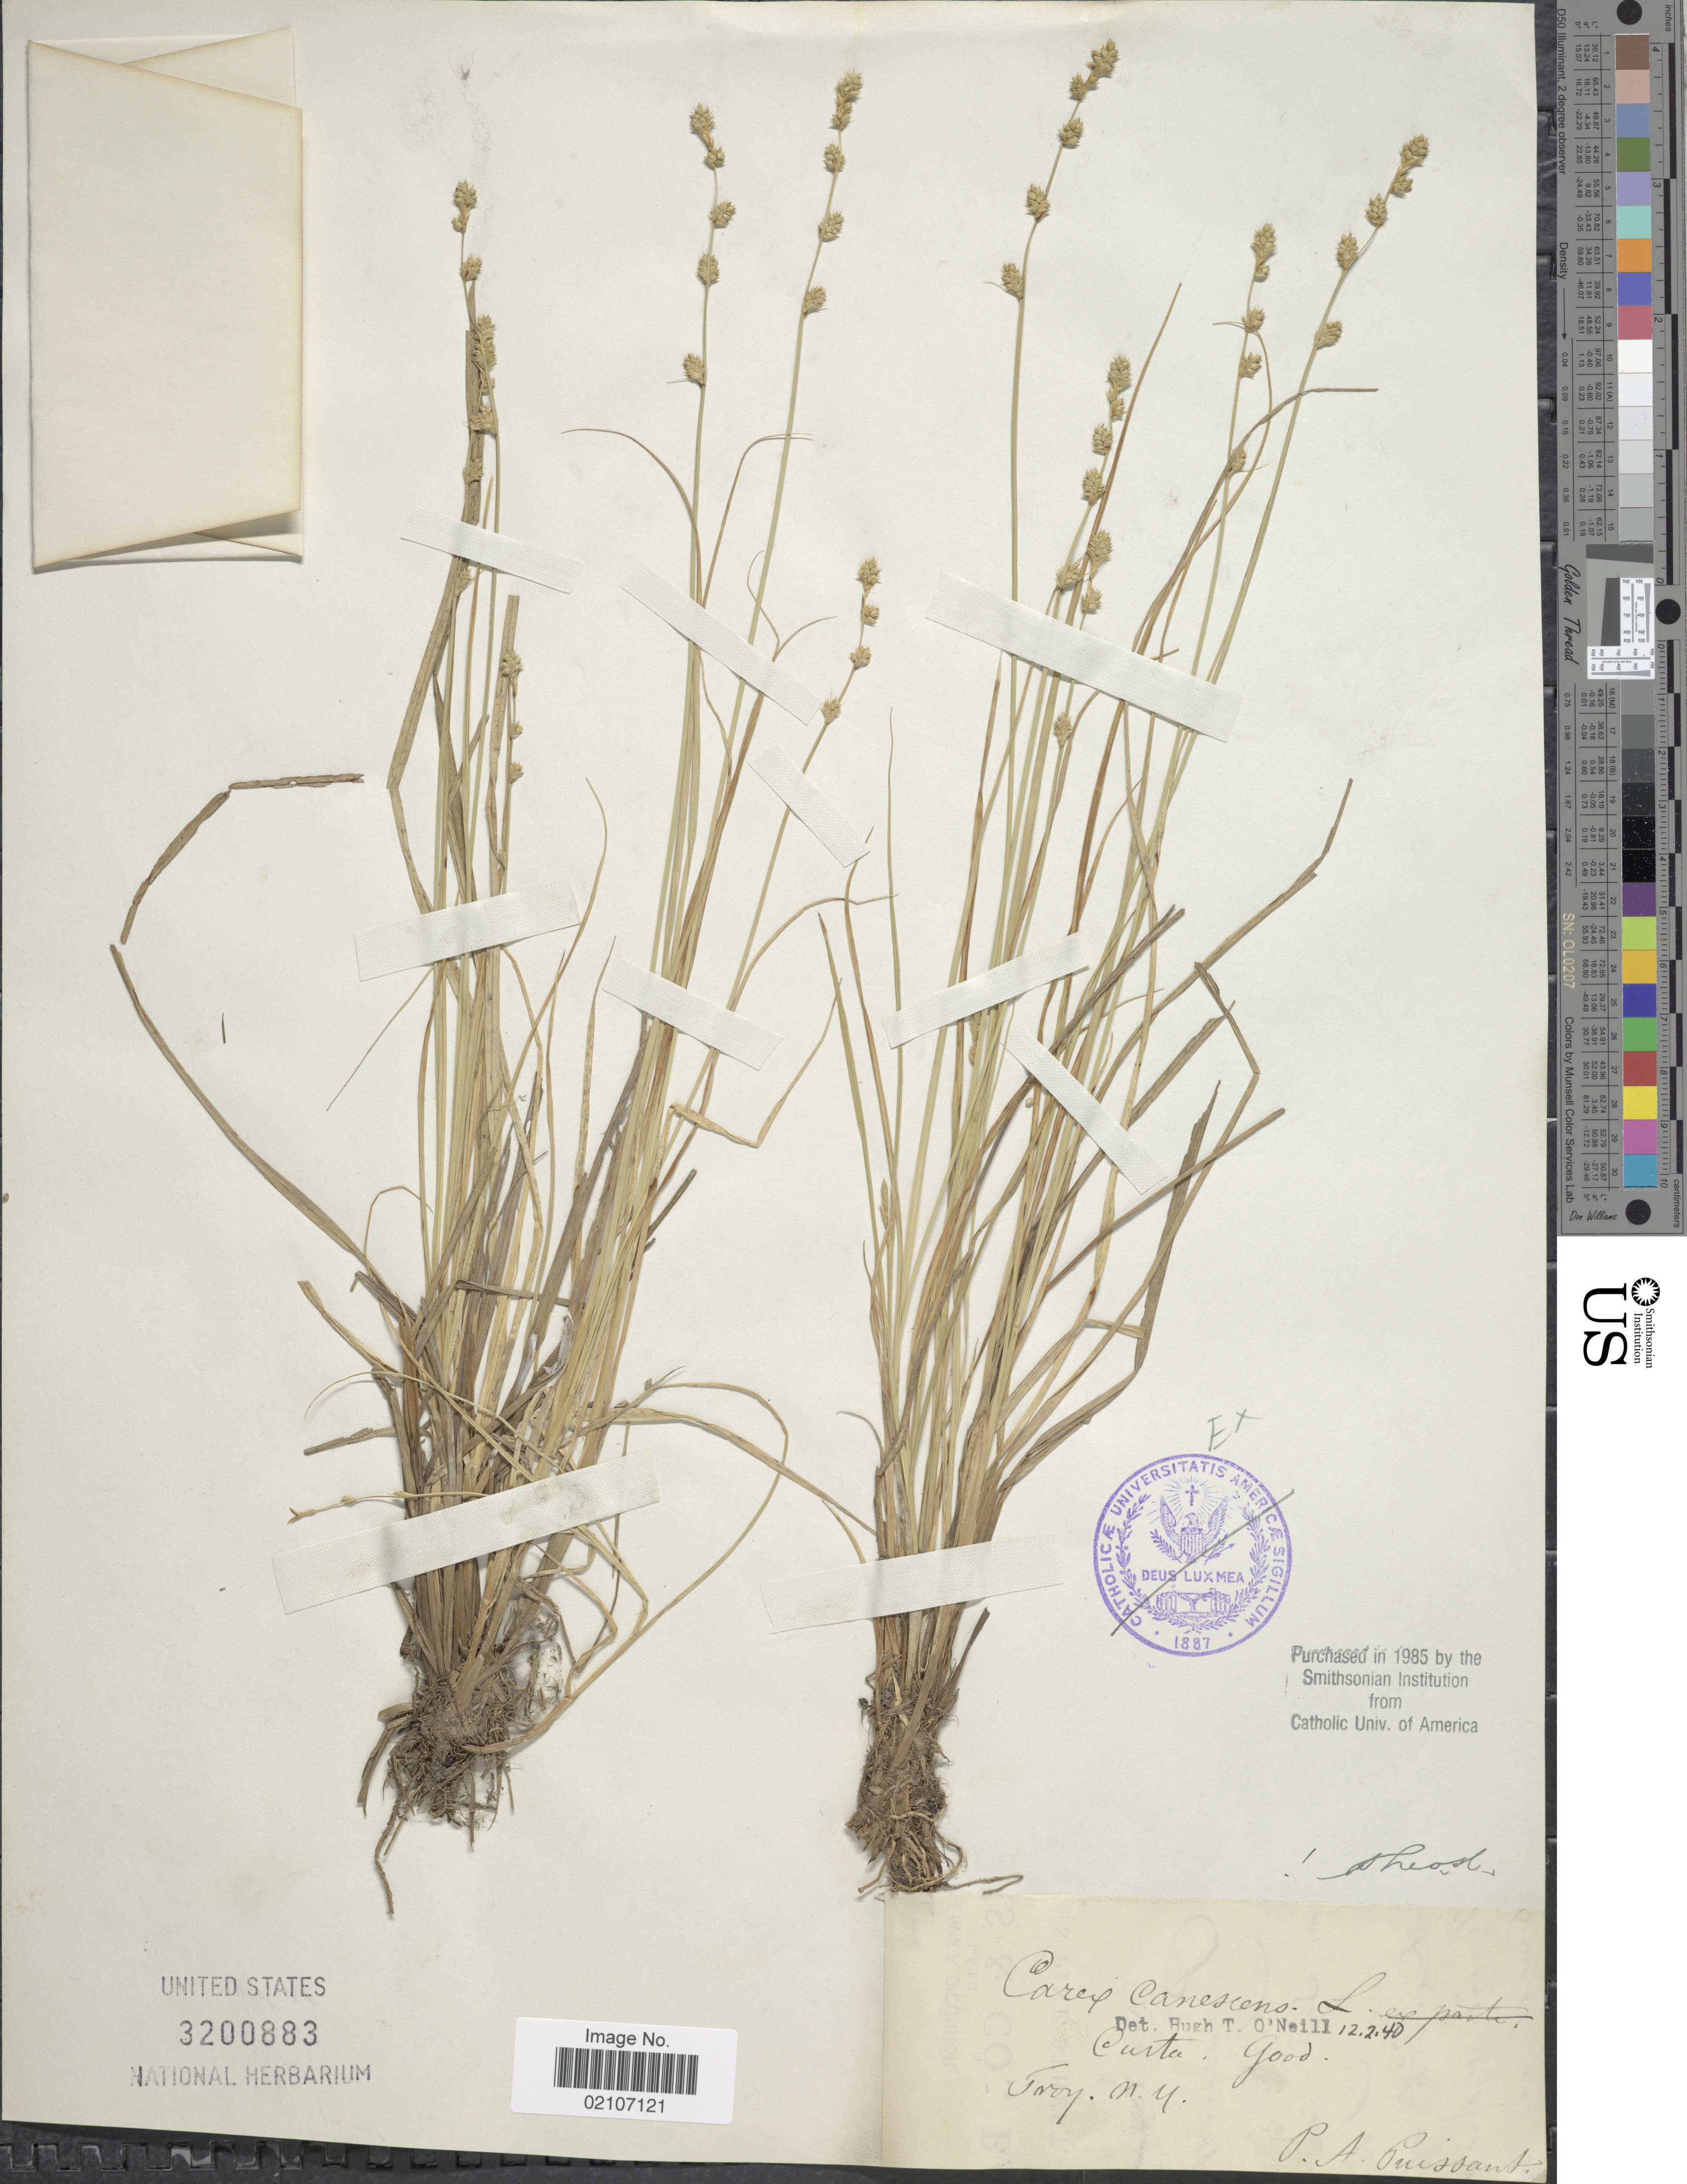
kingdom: Plantae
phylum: Tracheophyta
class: Liliopsida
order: Poales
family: Cyperaceae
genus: Carex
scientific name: Carex canescens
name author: L.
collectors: P. Puissant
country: United States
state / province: New York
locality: Troy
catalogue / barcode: US 3200883